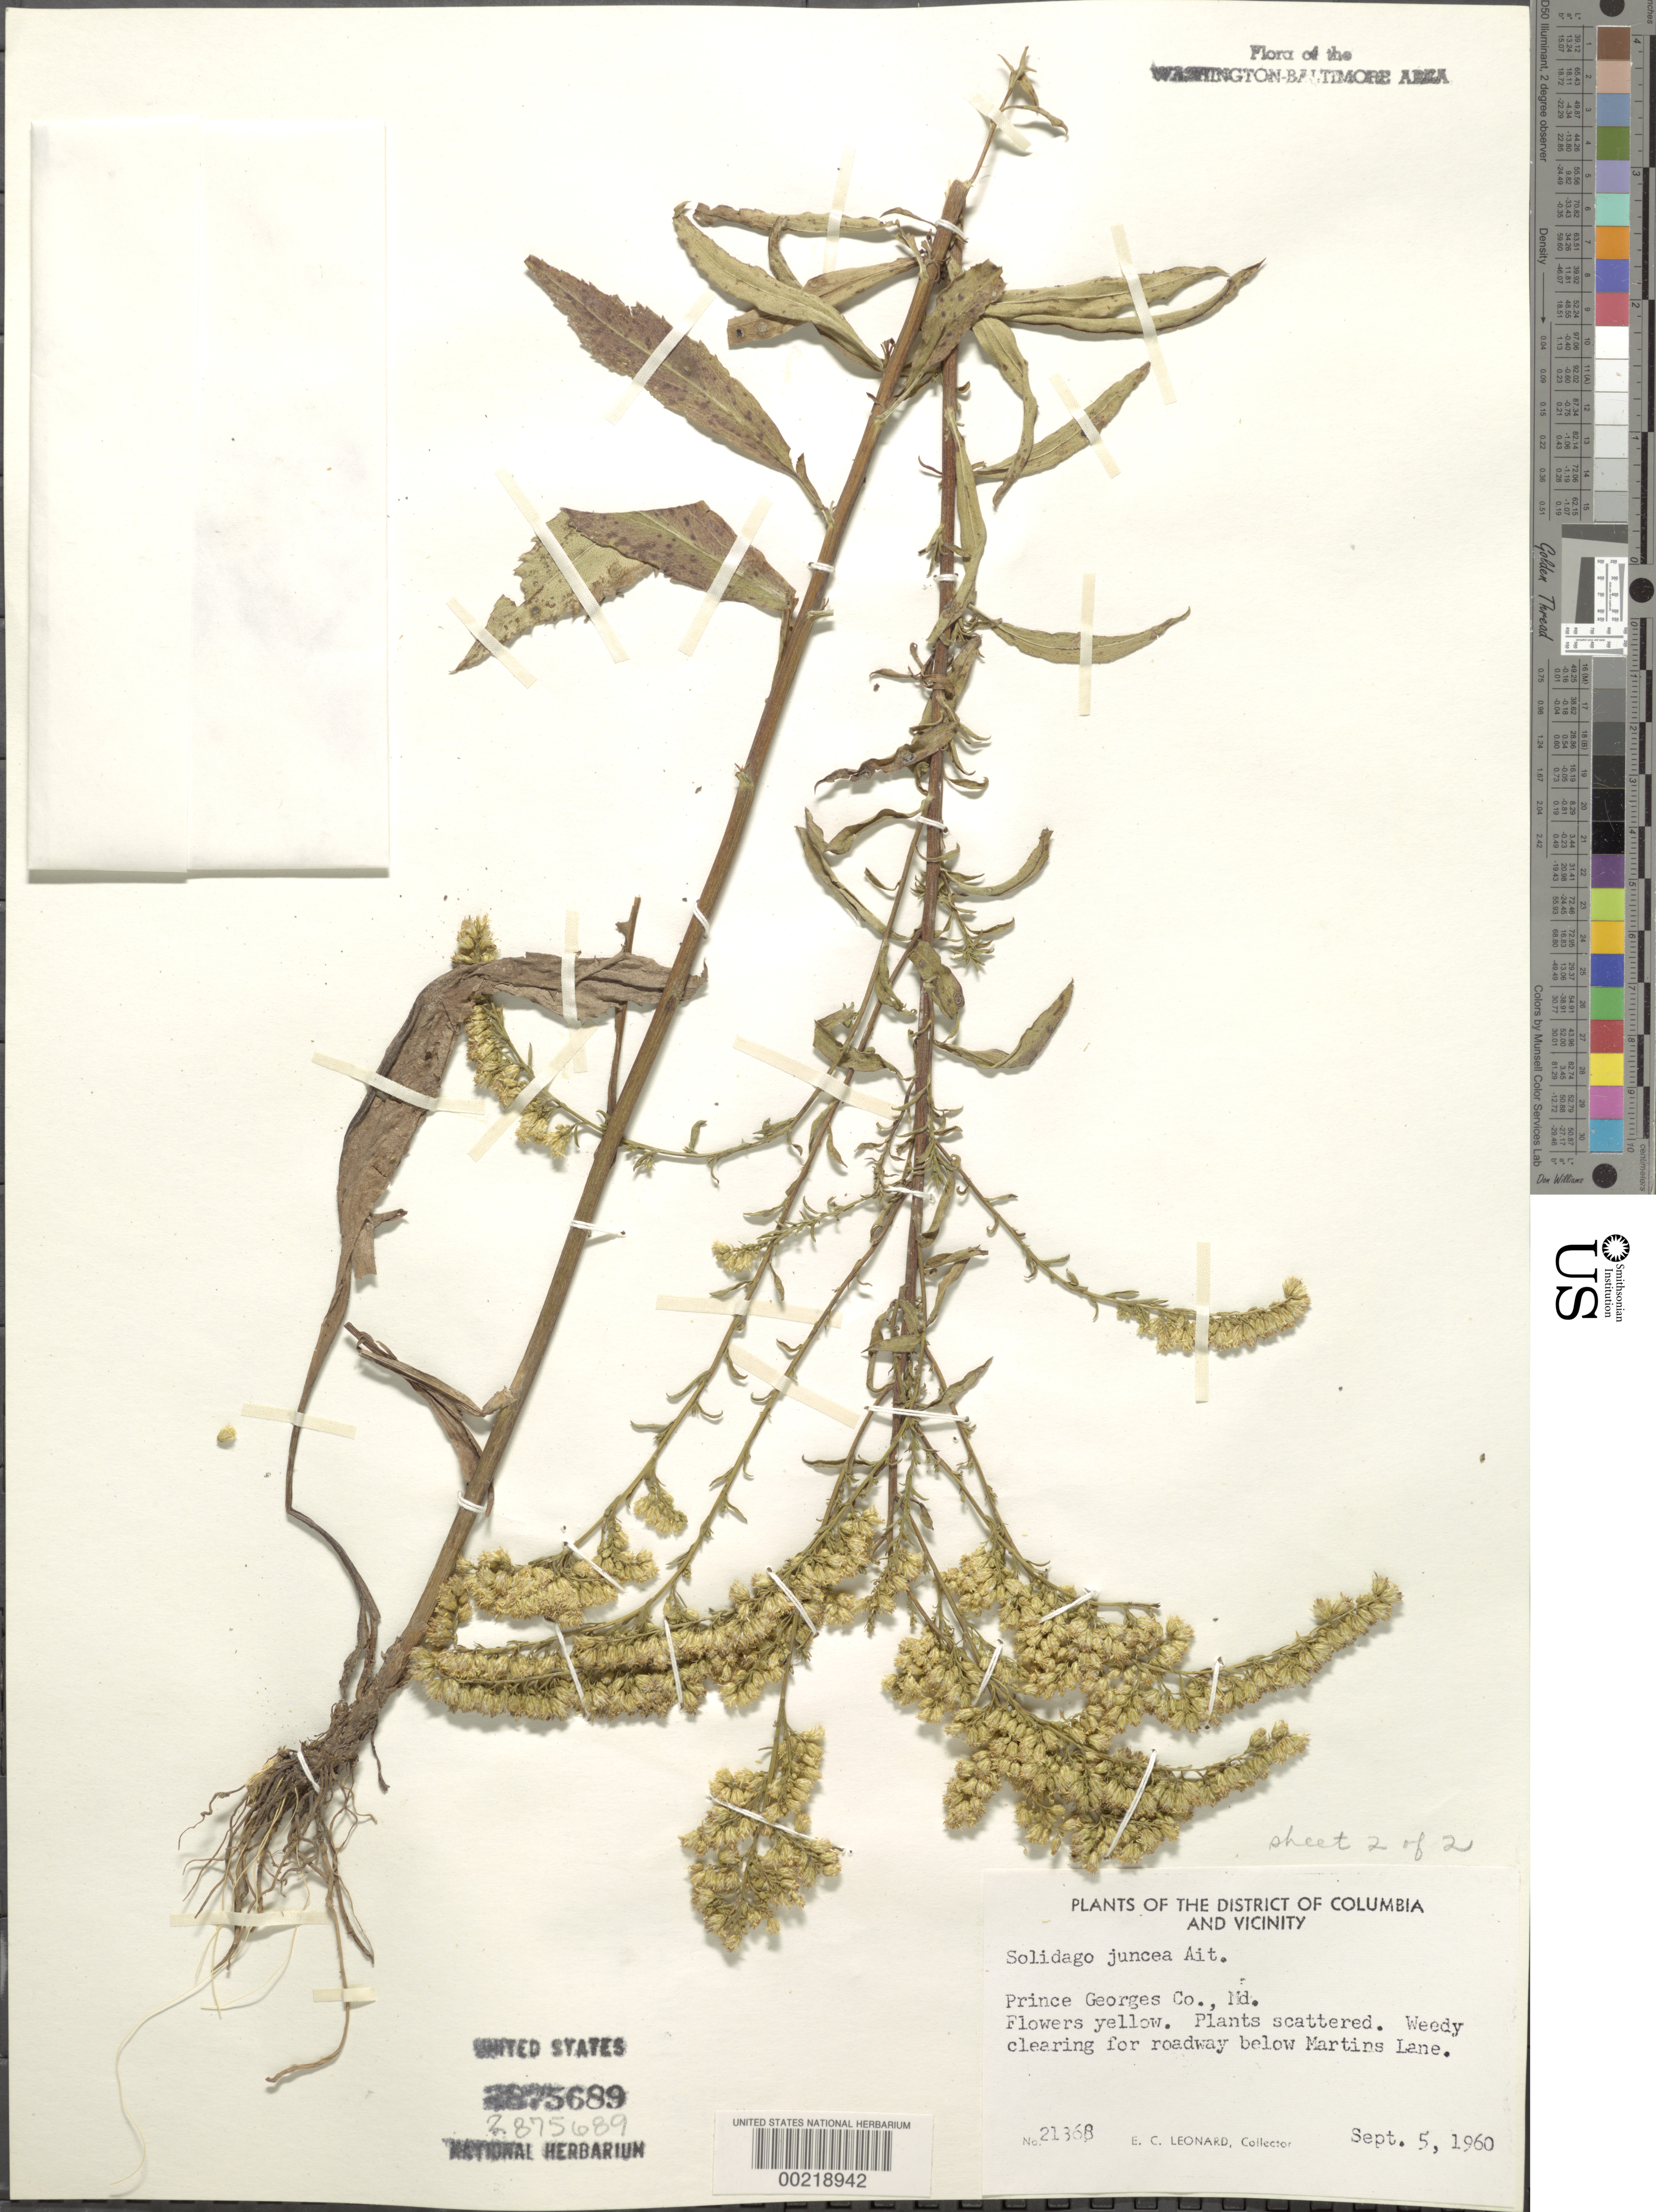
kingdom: Plantae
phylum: Tracheophyta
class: Magnoliopsida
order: Asterales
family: Asteraceae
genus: Solidago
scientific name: Solidago juncea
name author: Aiton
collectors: E. C. Leonard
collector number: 21368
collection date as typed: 05 Sep 1960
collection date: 1960-09-05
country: United States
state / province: Maryland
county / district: Prince George's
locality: Briar Ditch Valley below Martins Lane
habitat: Cleared roadway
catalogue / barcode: US 2875689